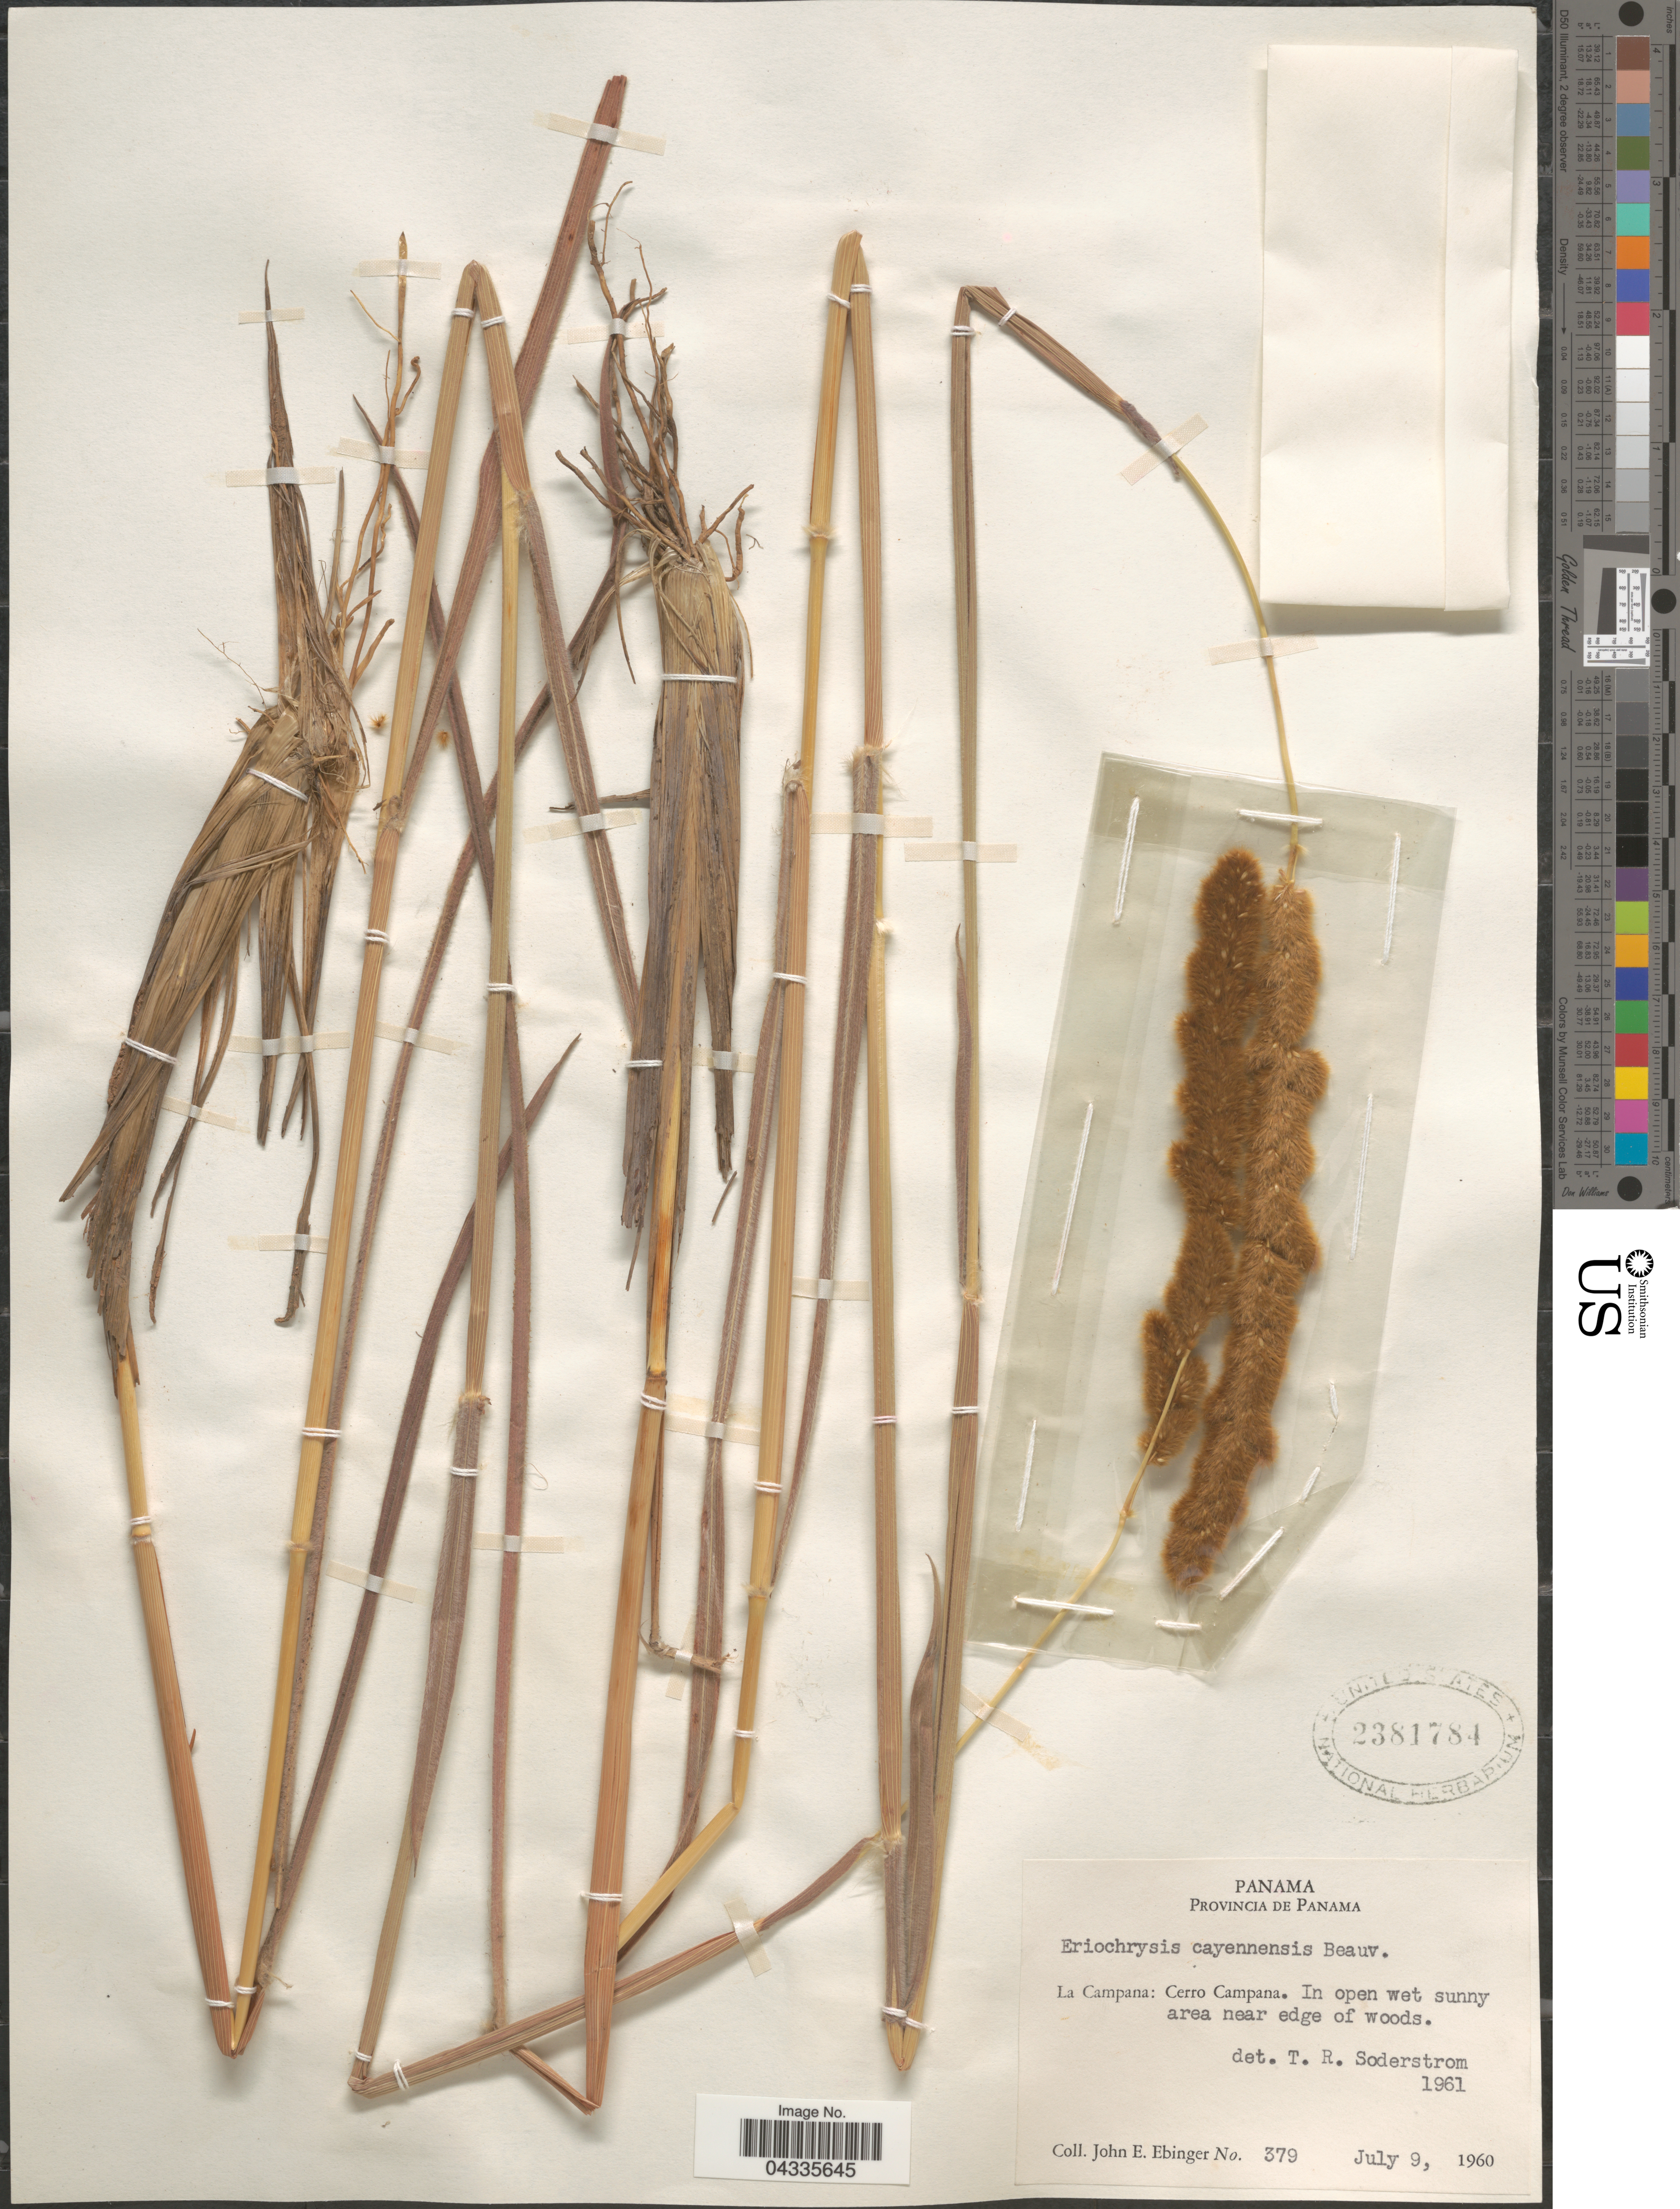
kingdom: Plantae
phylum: Tracheophyta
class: Liliopsida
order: Poales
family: Poaceae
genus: Eriochrysis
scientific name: Eriochrysis cayennensis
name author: P. Beauv.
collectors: J. Ebinger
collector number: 379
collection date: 1960-07-09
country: Panama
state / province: Panamá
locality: La Campana: Cerro Campana.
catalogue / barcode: US 2381784